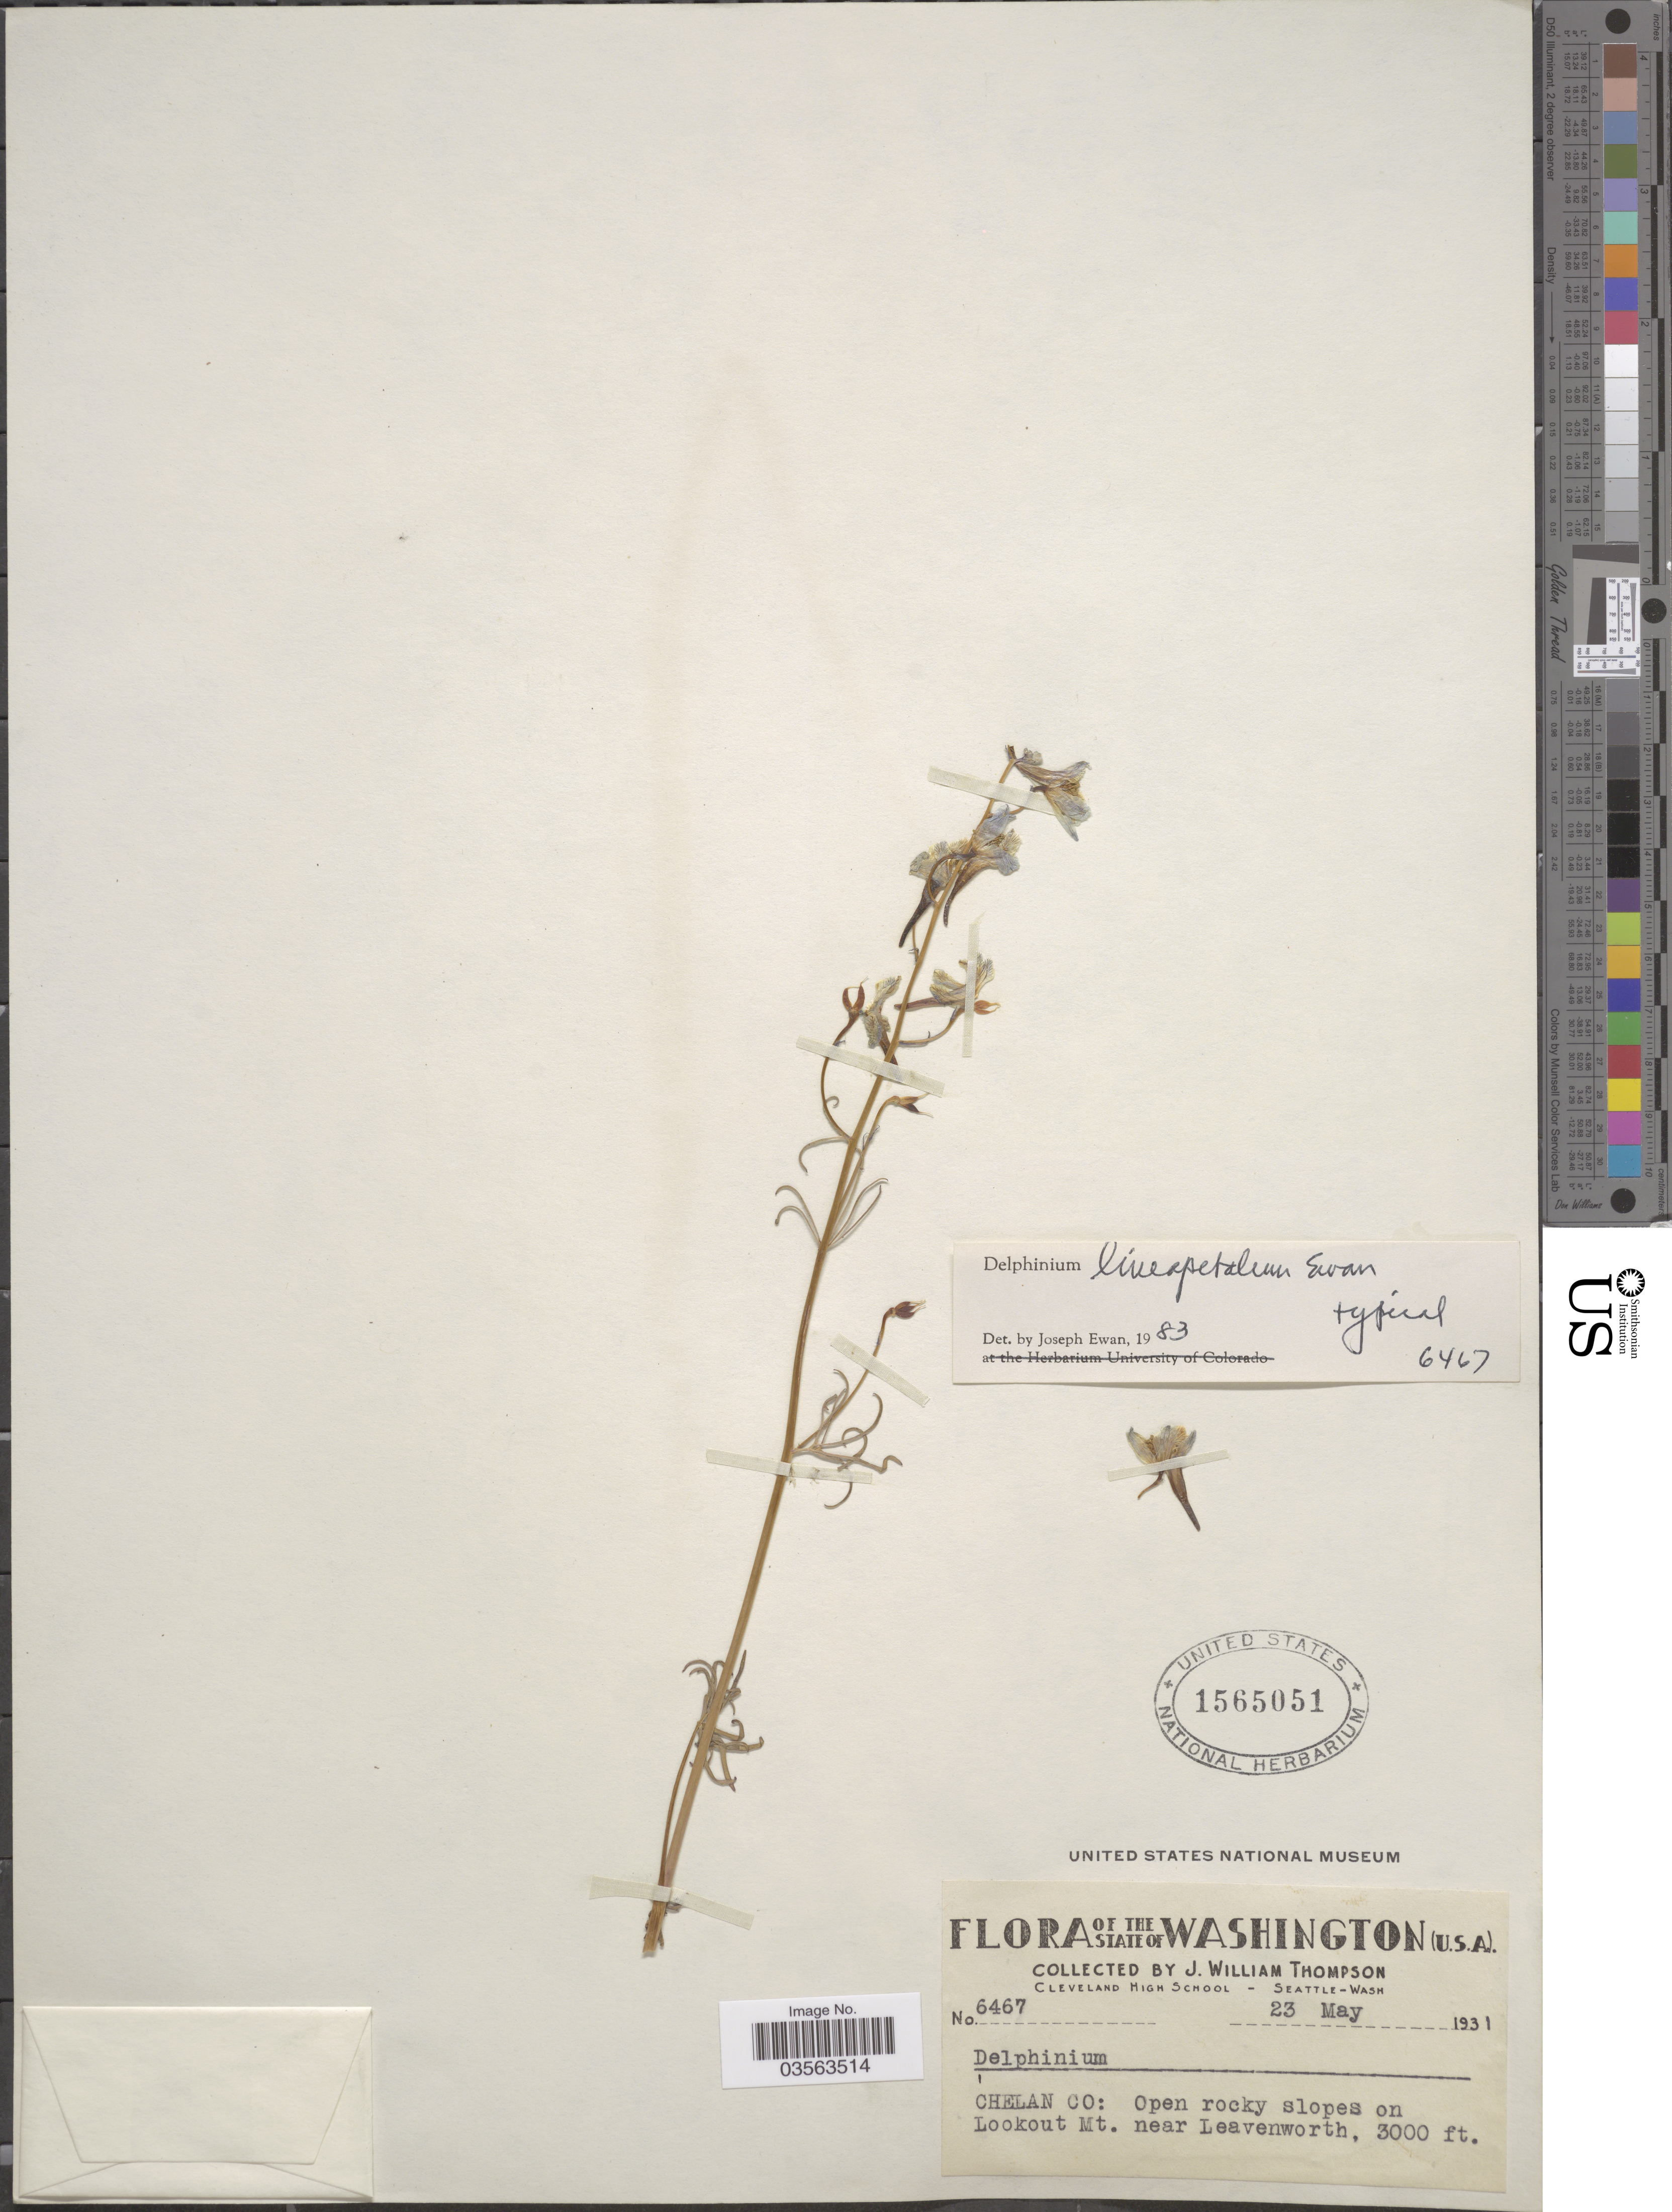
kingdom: Plantae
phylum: Tracheophyta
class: Magnoliopsida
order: Ranunculales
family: Ranunculaceae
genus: Delphinium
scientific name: Delphinium lineapetalum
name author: Ewan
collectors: J. W. Thompson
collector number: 6467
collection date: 1931-05-23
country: United States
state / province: Washington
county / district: Chelan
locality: Chelan Co: Open rocky slopes on Lookout Mt. near Leavenworth.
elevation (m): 914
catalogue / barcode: US 1565051